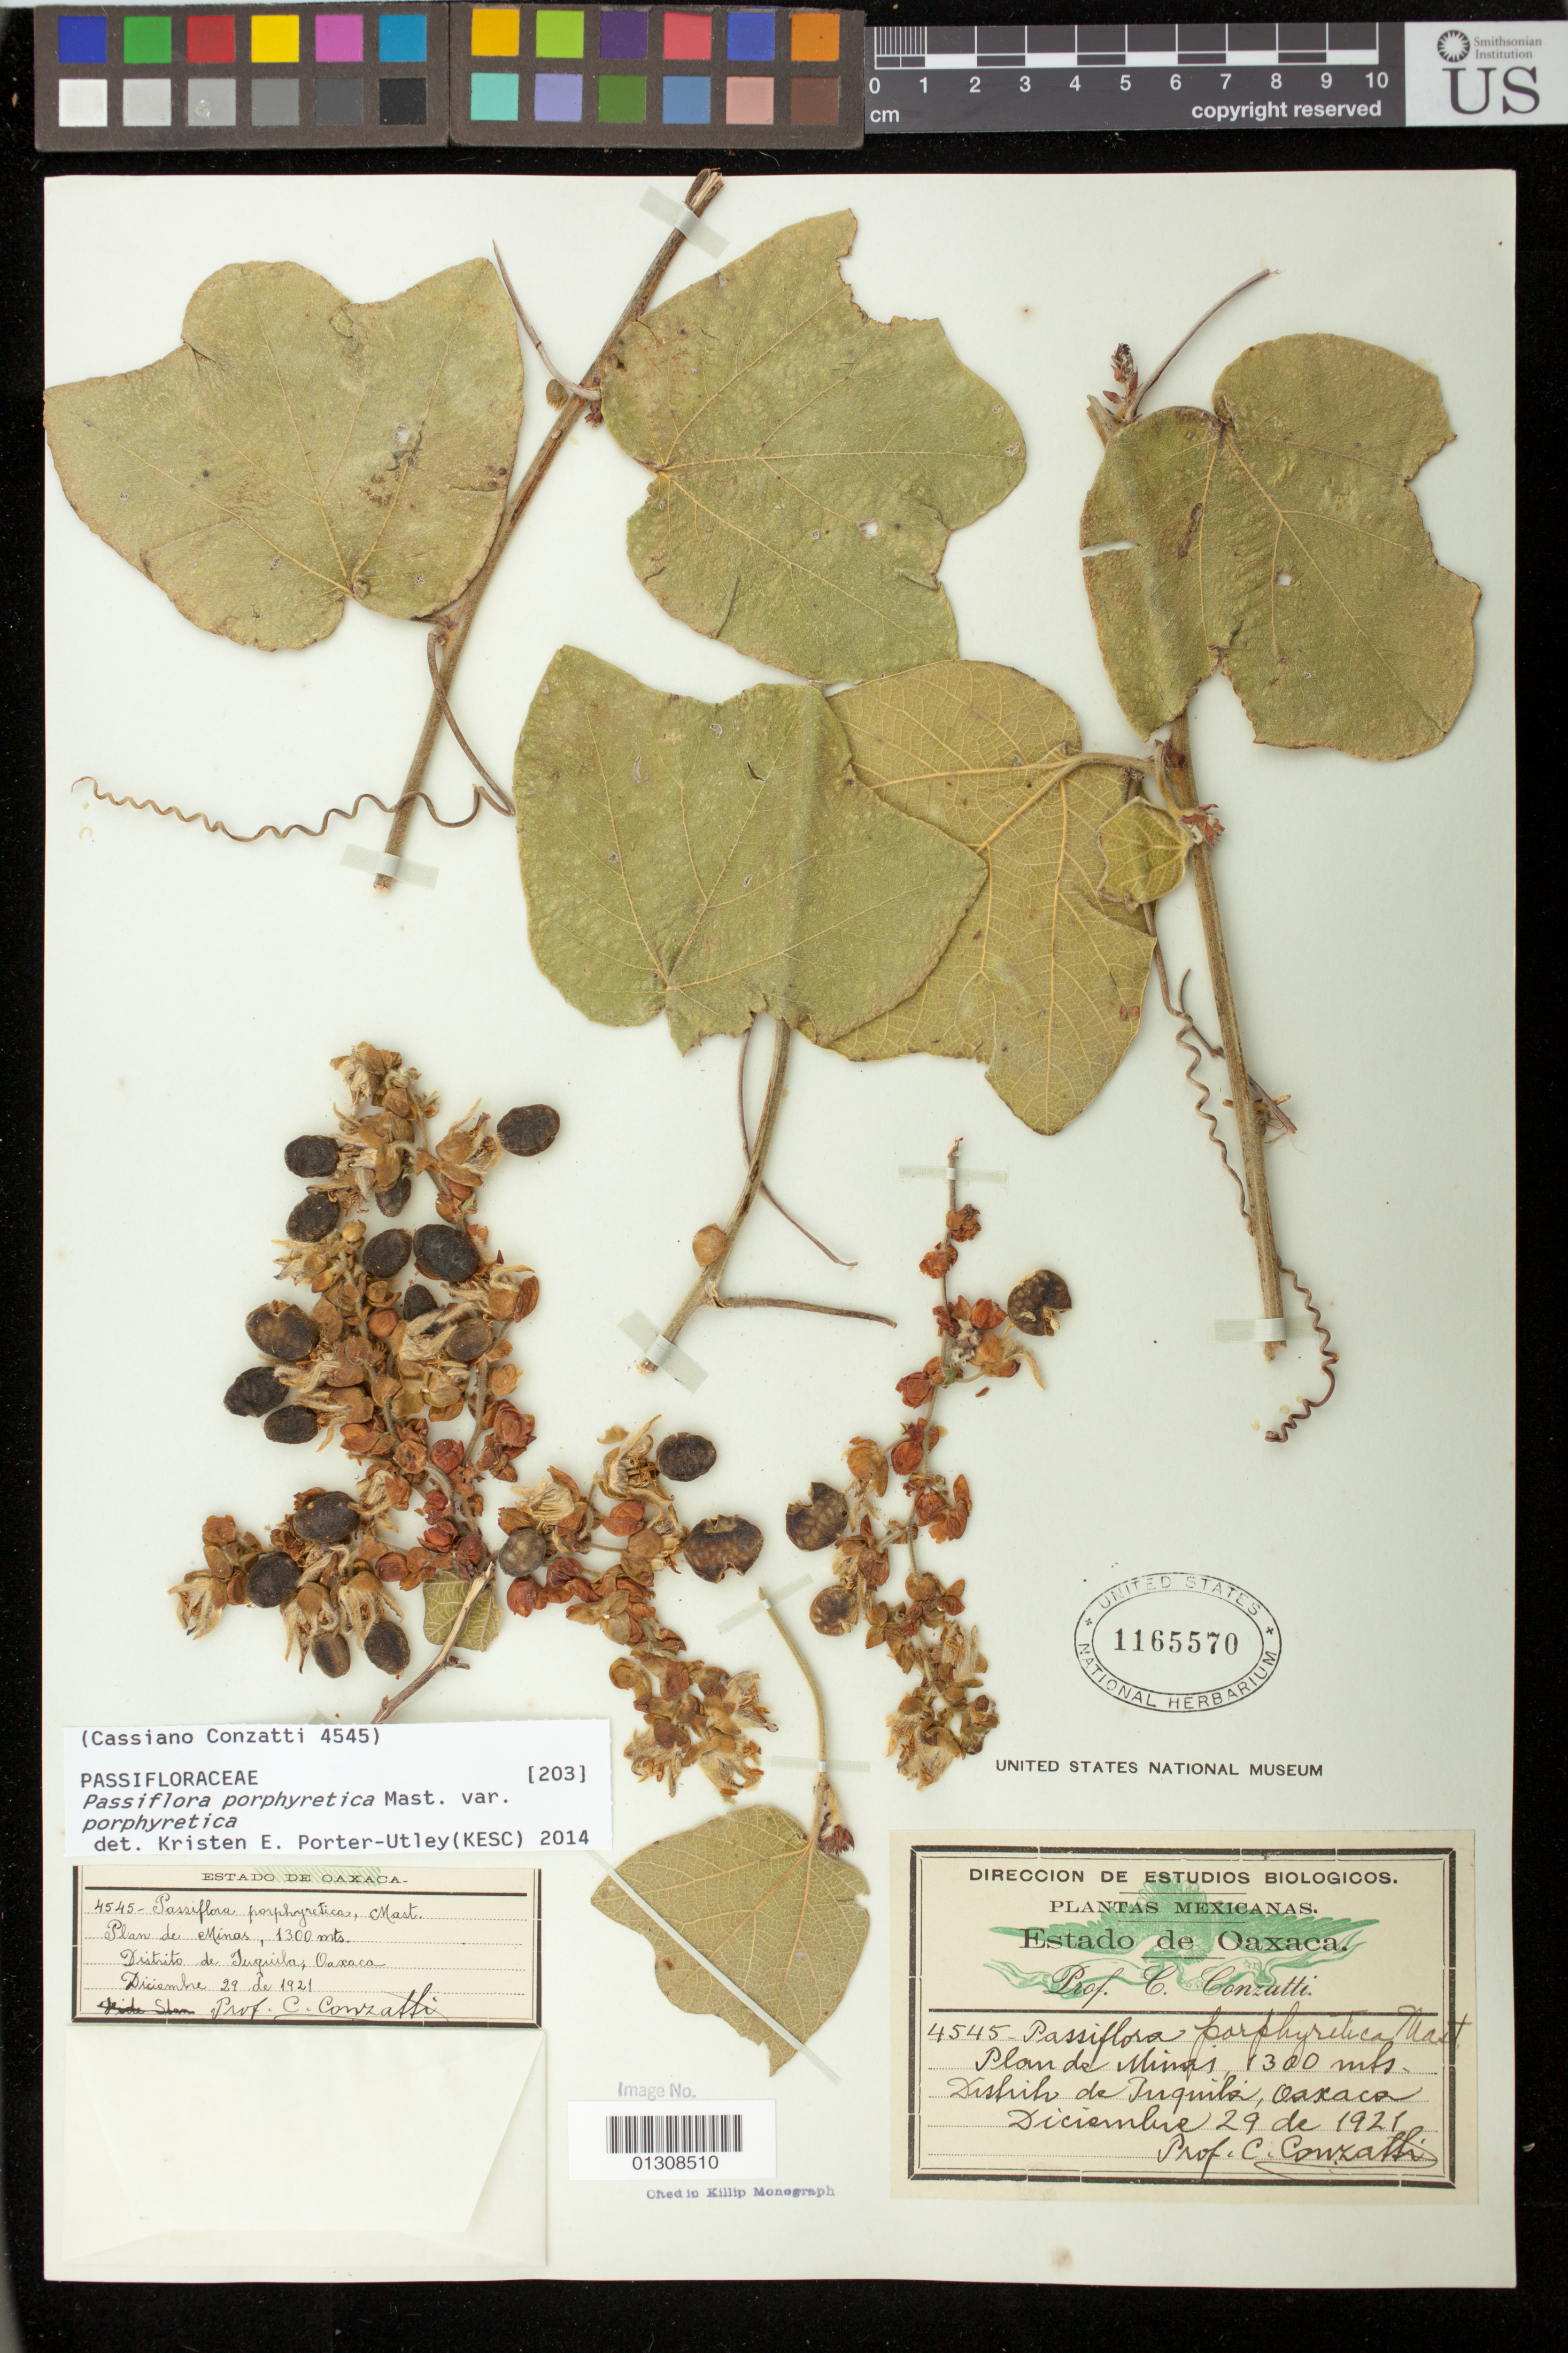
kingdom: Plantae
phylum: Tracheophyta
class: Magnoliopsida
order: Malpighiales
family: Passifloraceae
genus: Passiflora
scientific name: Passiflora porphyretica var. porphyretica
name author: Mast.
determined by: Porter-Utley, K. E.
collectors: C. Conzatti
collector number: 4545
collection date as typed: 12/29/1921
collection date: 1921-12-29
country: Mexico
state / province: Oaxaca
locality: Minas, distrito de Juquila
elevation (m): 1300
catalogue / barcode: US 1165570